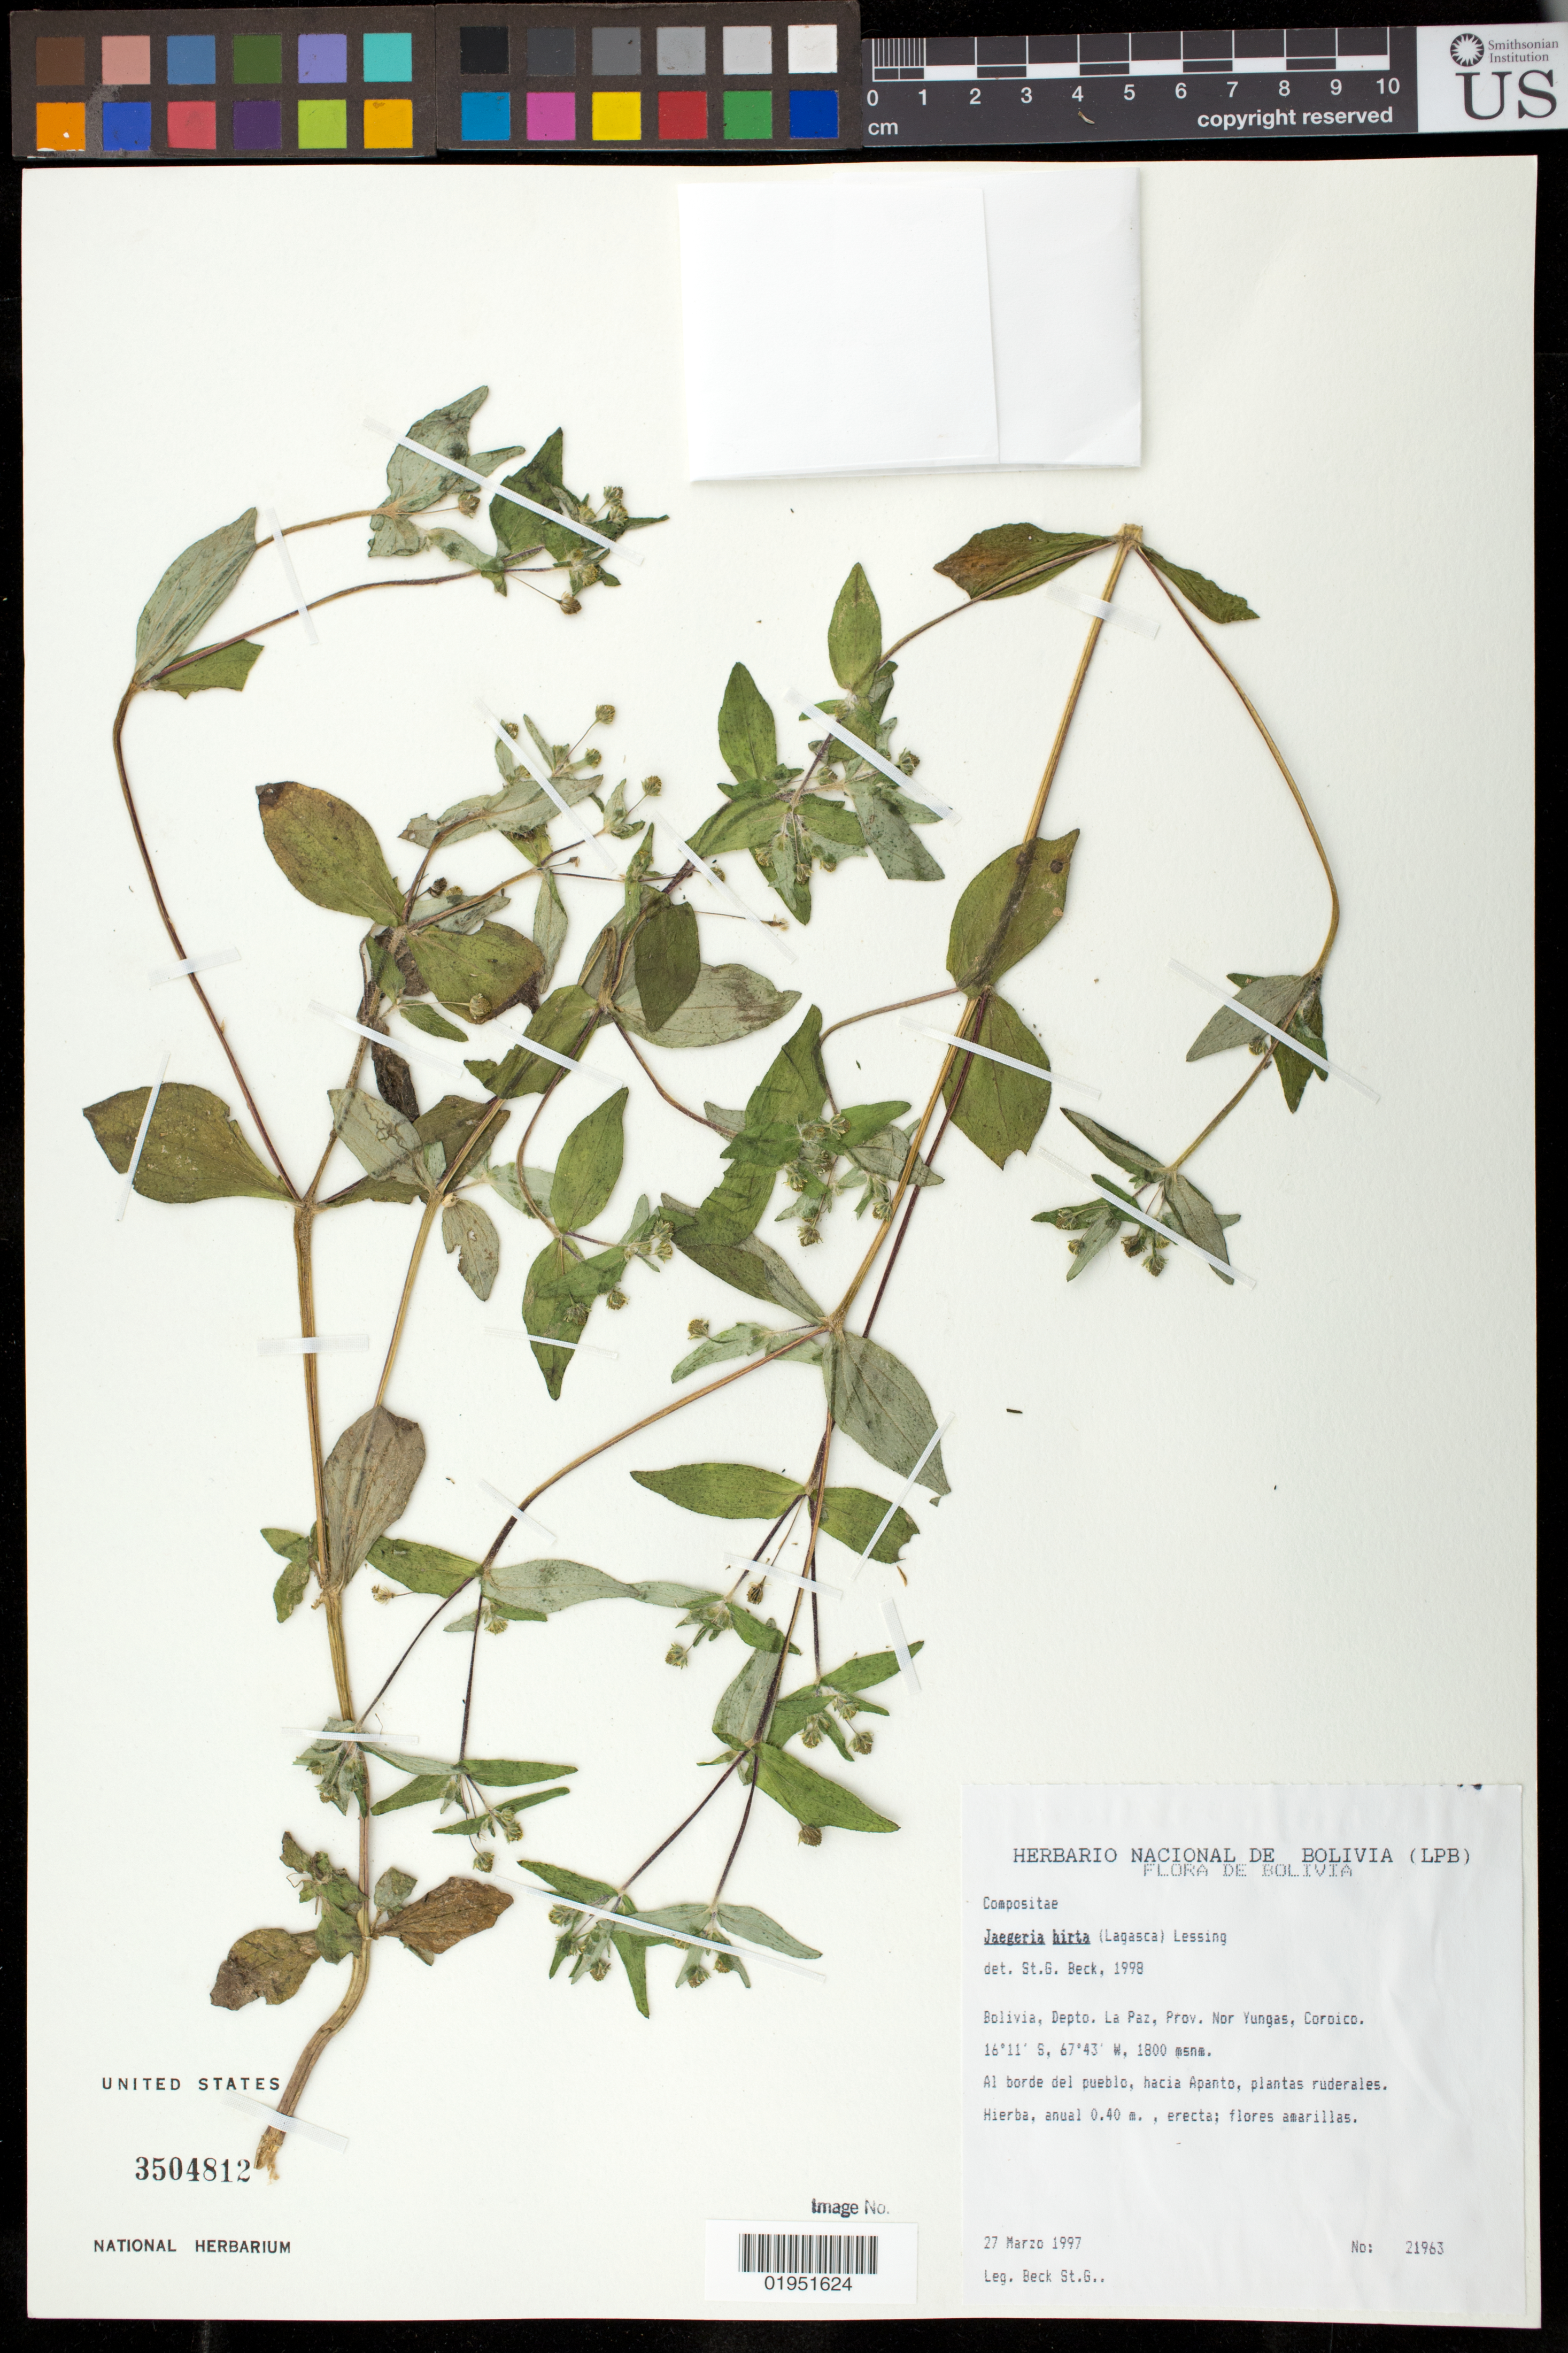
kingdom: Plantae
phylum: Tracheophyta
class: Magnoliopsida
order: Asterales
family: Asteraceae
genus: Jaegeria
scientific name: Jaegeria hirta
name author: (Lag.) Less.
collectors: S. G. Beck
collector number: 21963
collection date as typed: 27 Mar 1997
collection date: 1997-03-27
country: Bolivia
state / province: La Paz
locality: Prov. Nor Yungas, Coroico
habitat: Al borde del pueblo, hacia Apanto, plantas ruderales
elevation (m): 1800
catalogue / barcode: US 3504812